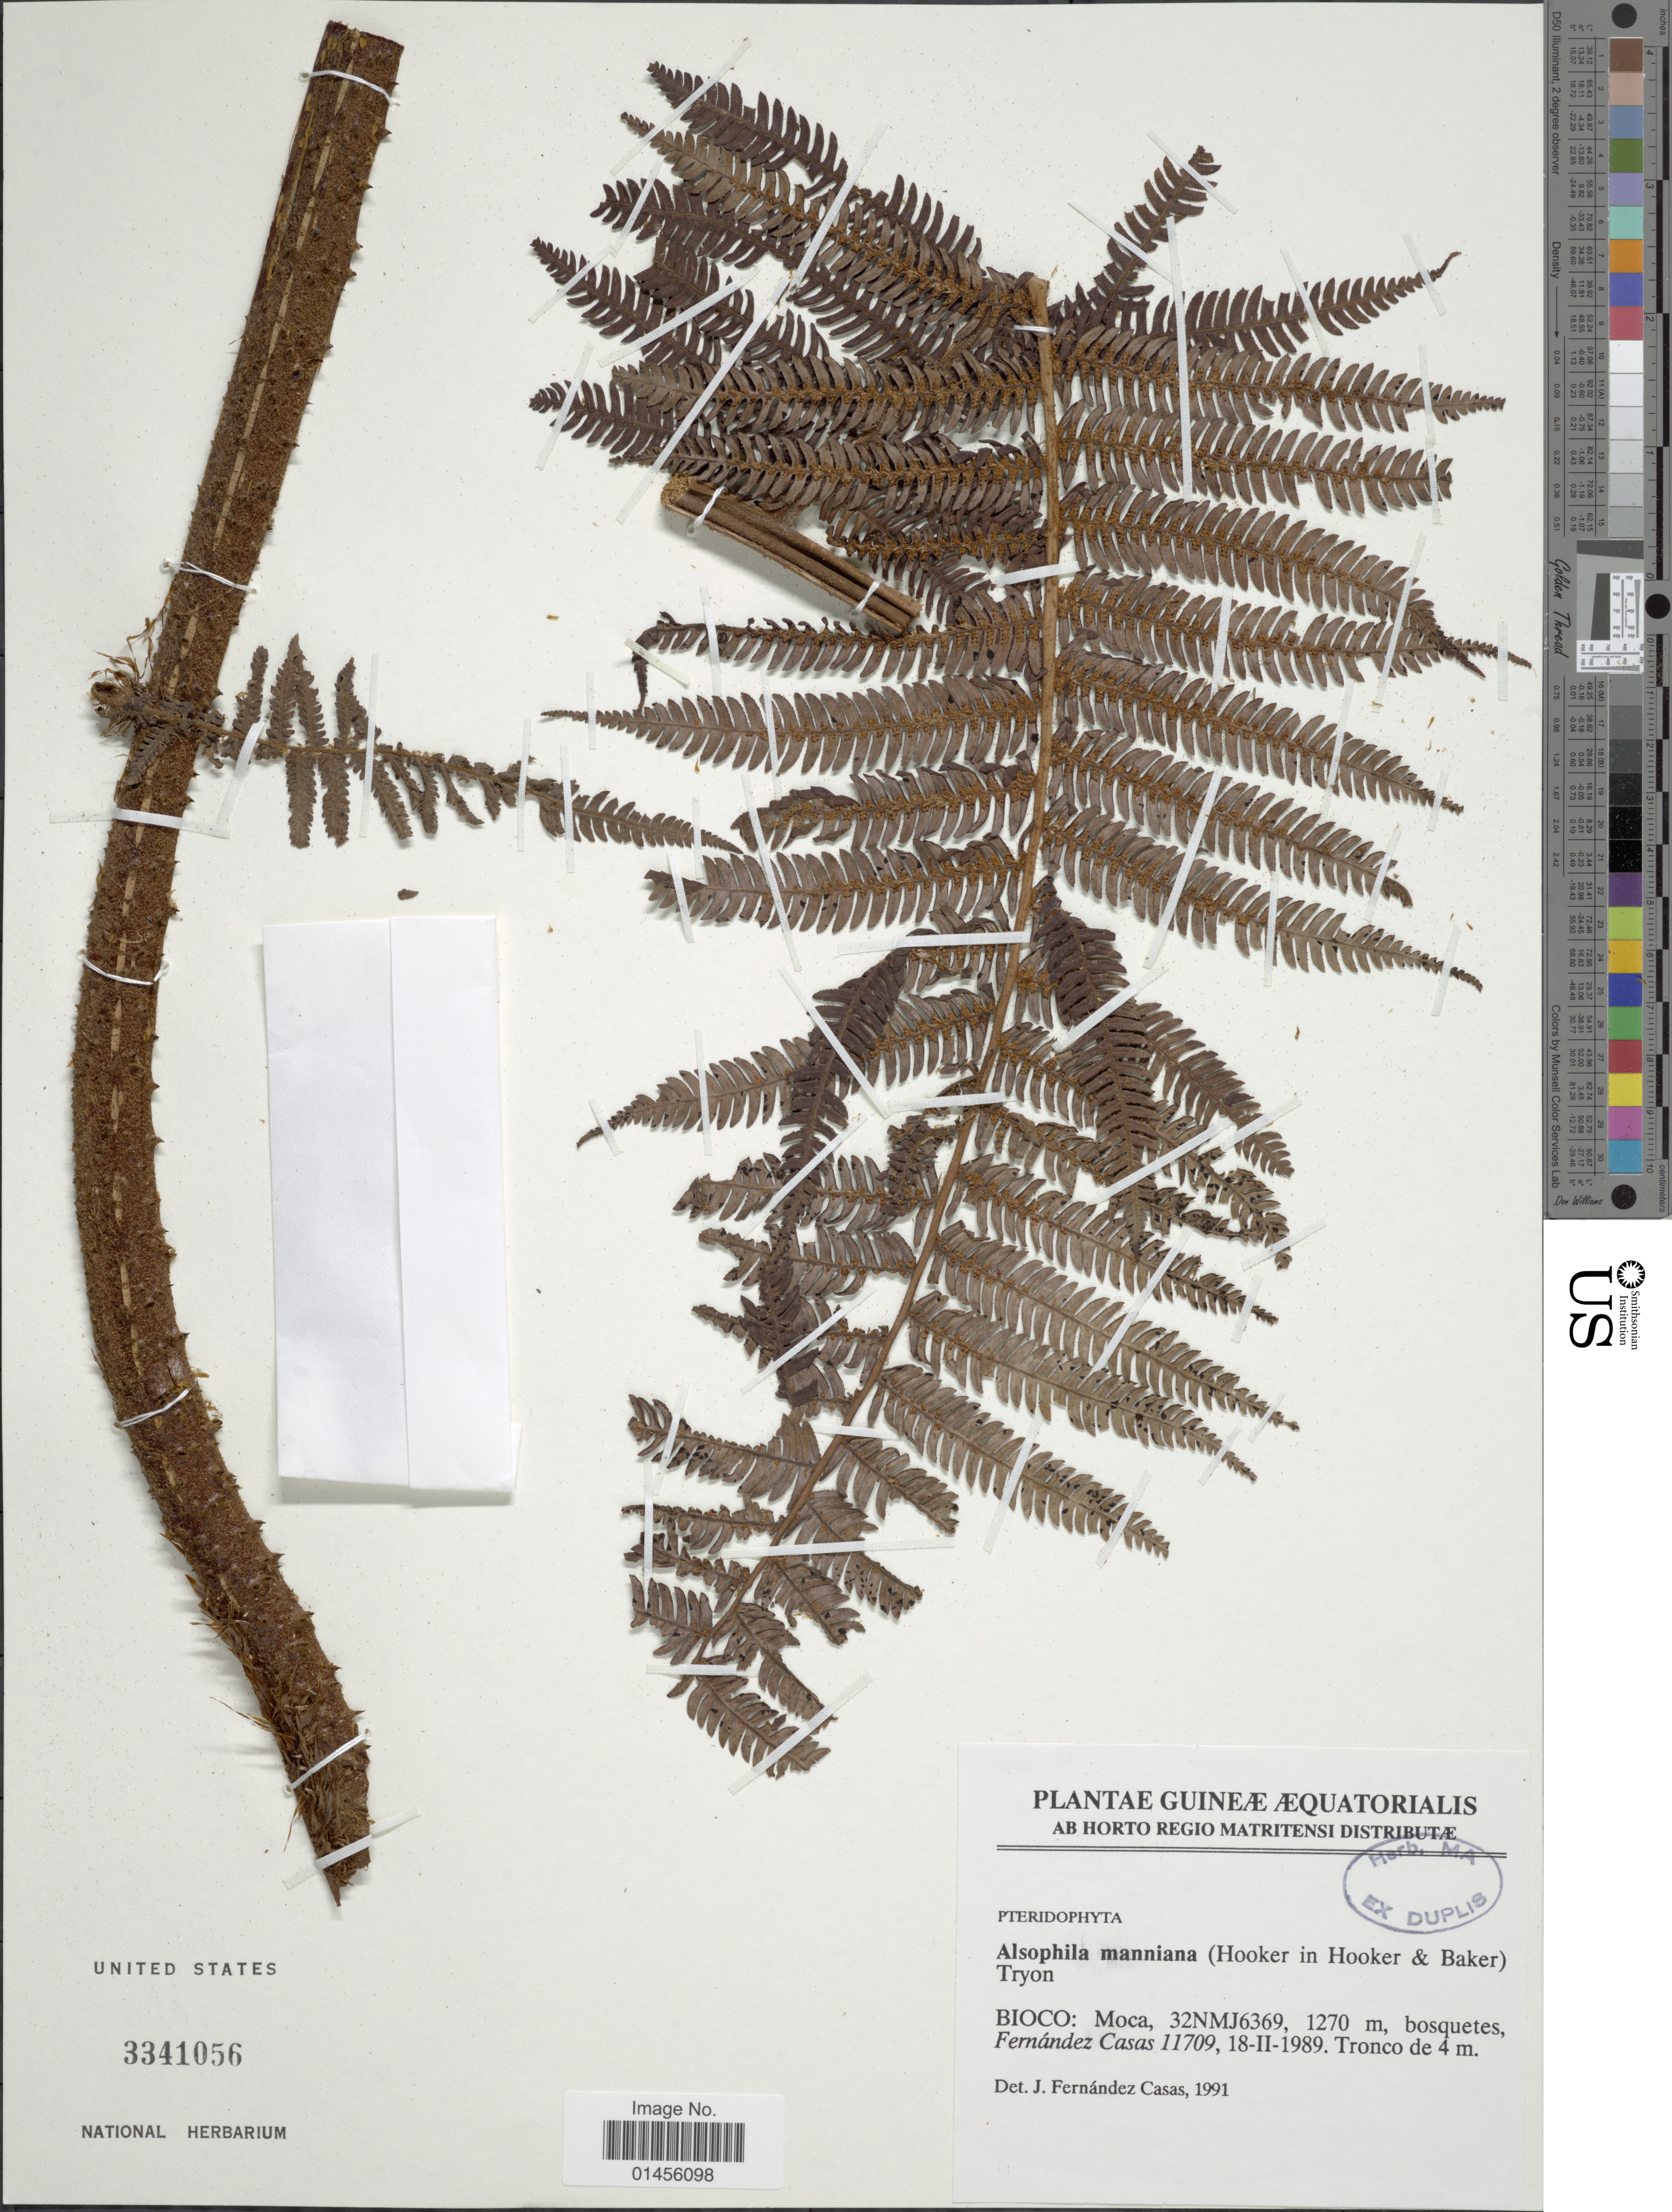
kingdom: Plantae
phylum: Tracheophyta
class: Polypodiopsida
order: Cyatheales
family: Cyatheaceae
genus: Alsophila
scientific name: Alsophila manniana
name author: (Hook.) R.M. Tryon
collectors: C. Fernández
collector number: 11709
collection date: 1989-02-18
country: Guinea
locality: Guineæ Aequatorialis, Bioco: Moca 32NMJ6369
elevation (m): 1270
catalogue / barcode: US 3341056